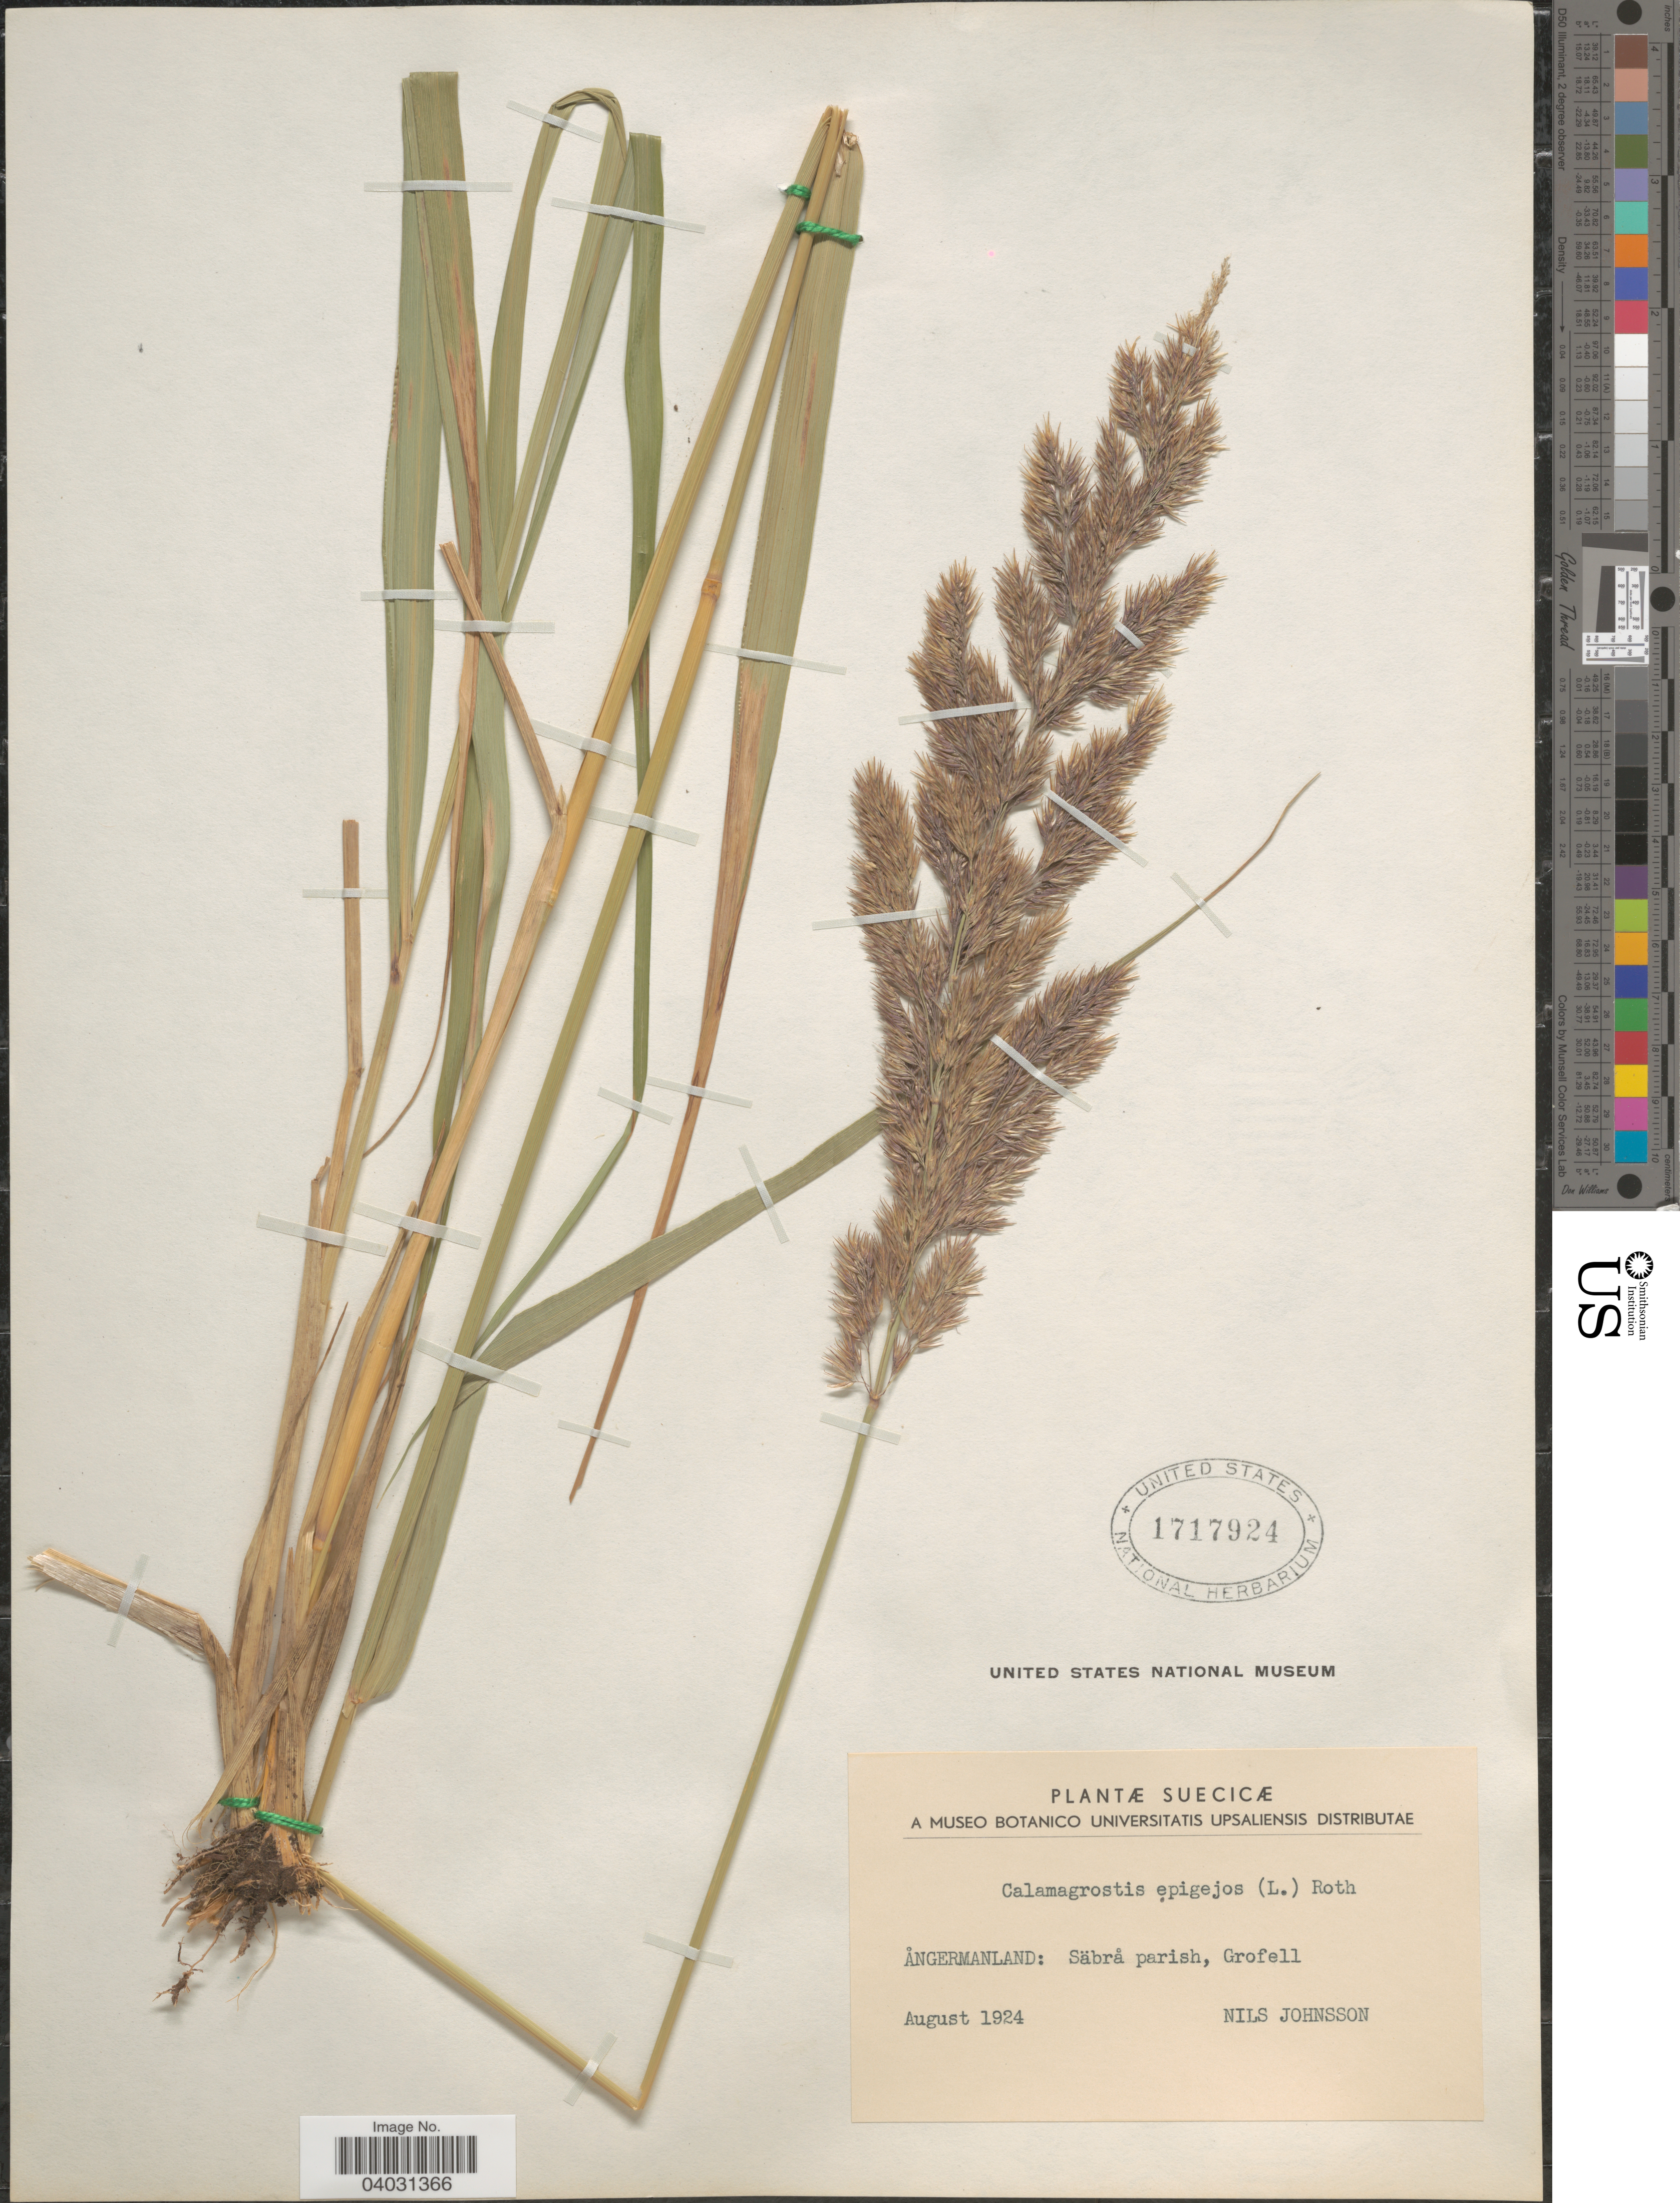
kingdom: Plantae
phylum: Tracheophyta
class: Liliopsida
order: Poales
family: Poaceae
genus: Calamagrostis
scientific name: Calamagrostis epigeios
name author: (L.) Roth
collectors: N. Johnsson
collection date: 1924-08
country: Sweden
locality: Suecicæ. Ǻngermanland: Säbrå parish, Grofell.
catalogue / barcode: US 1717924